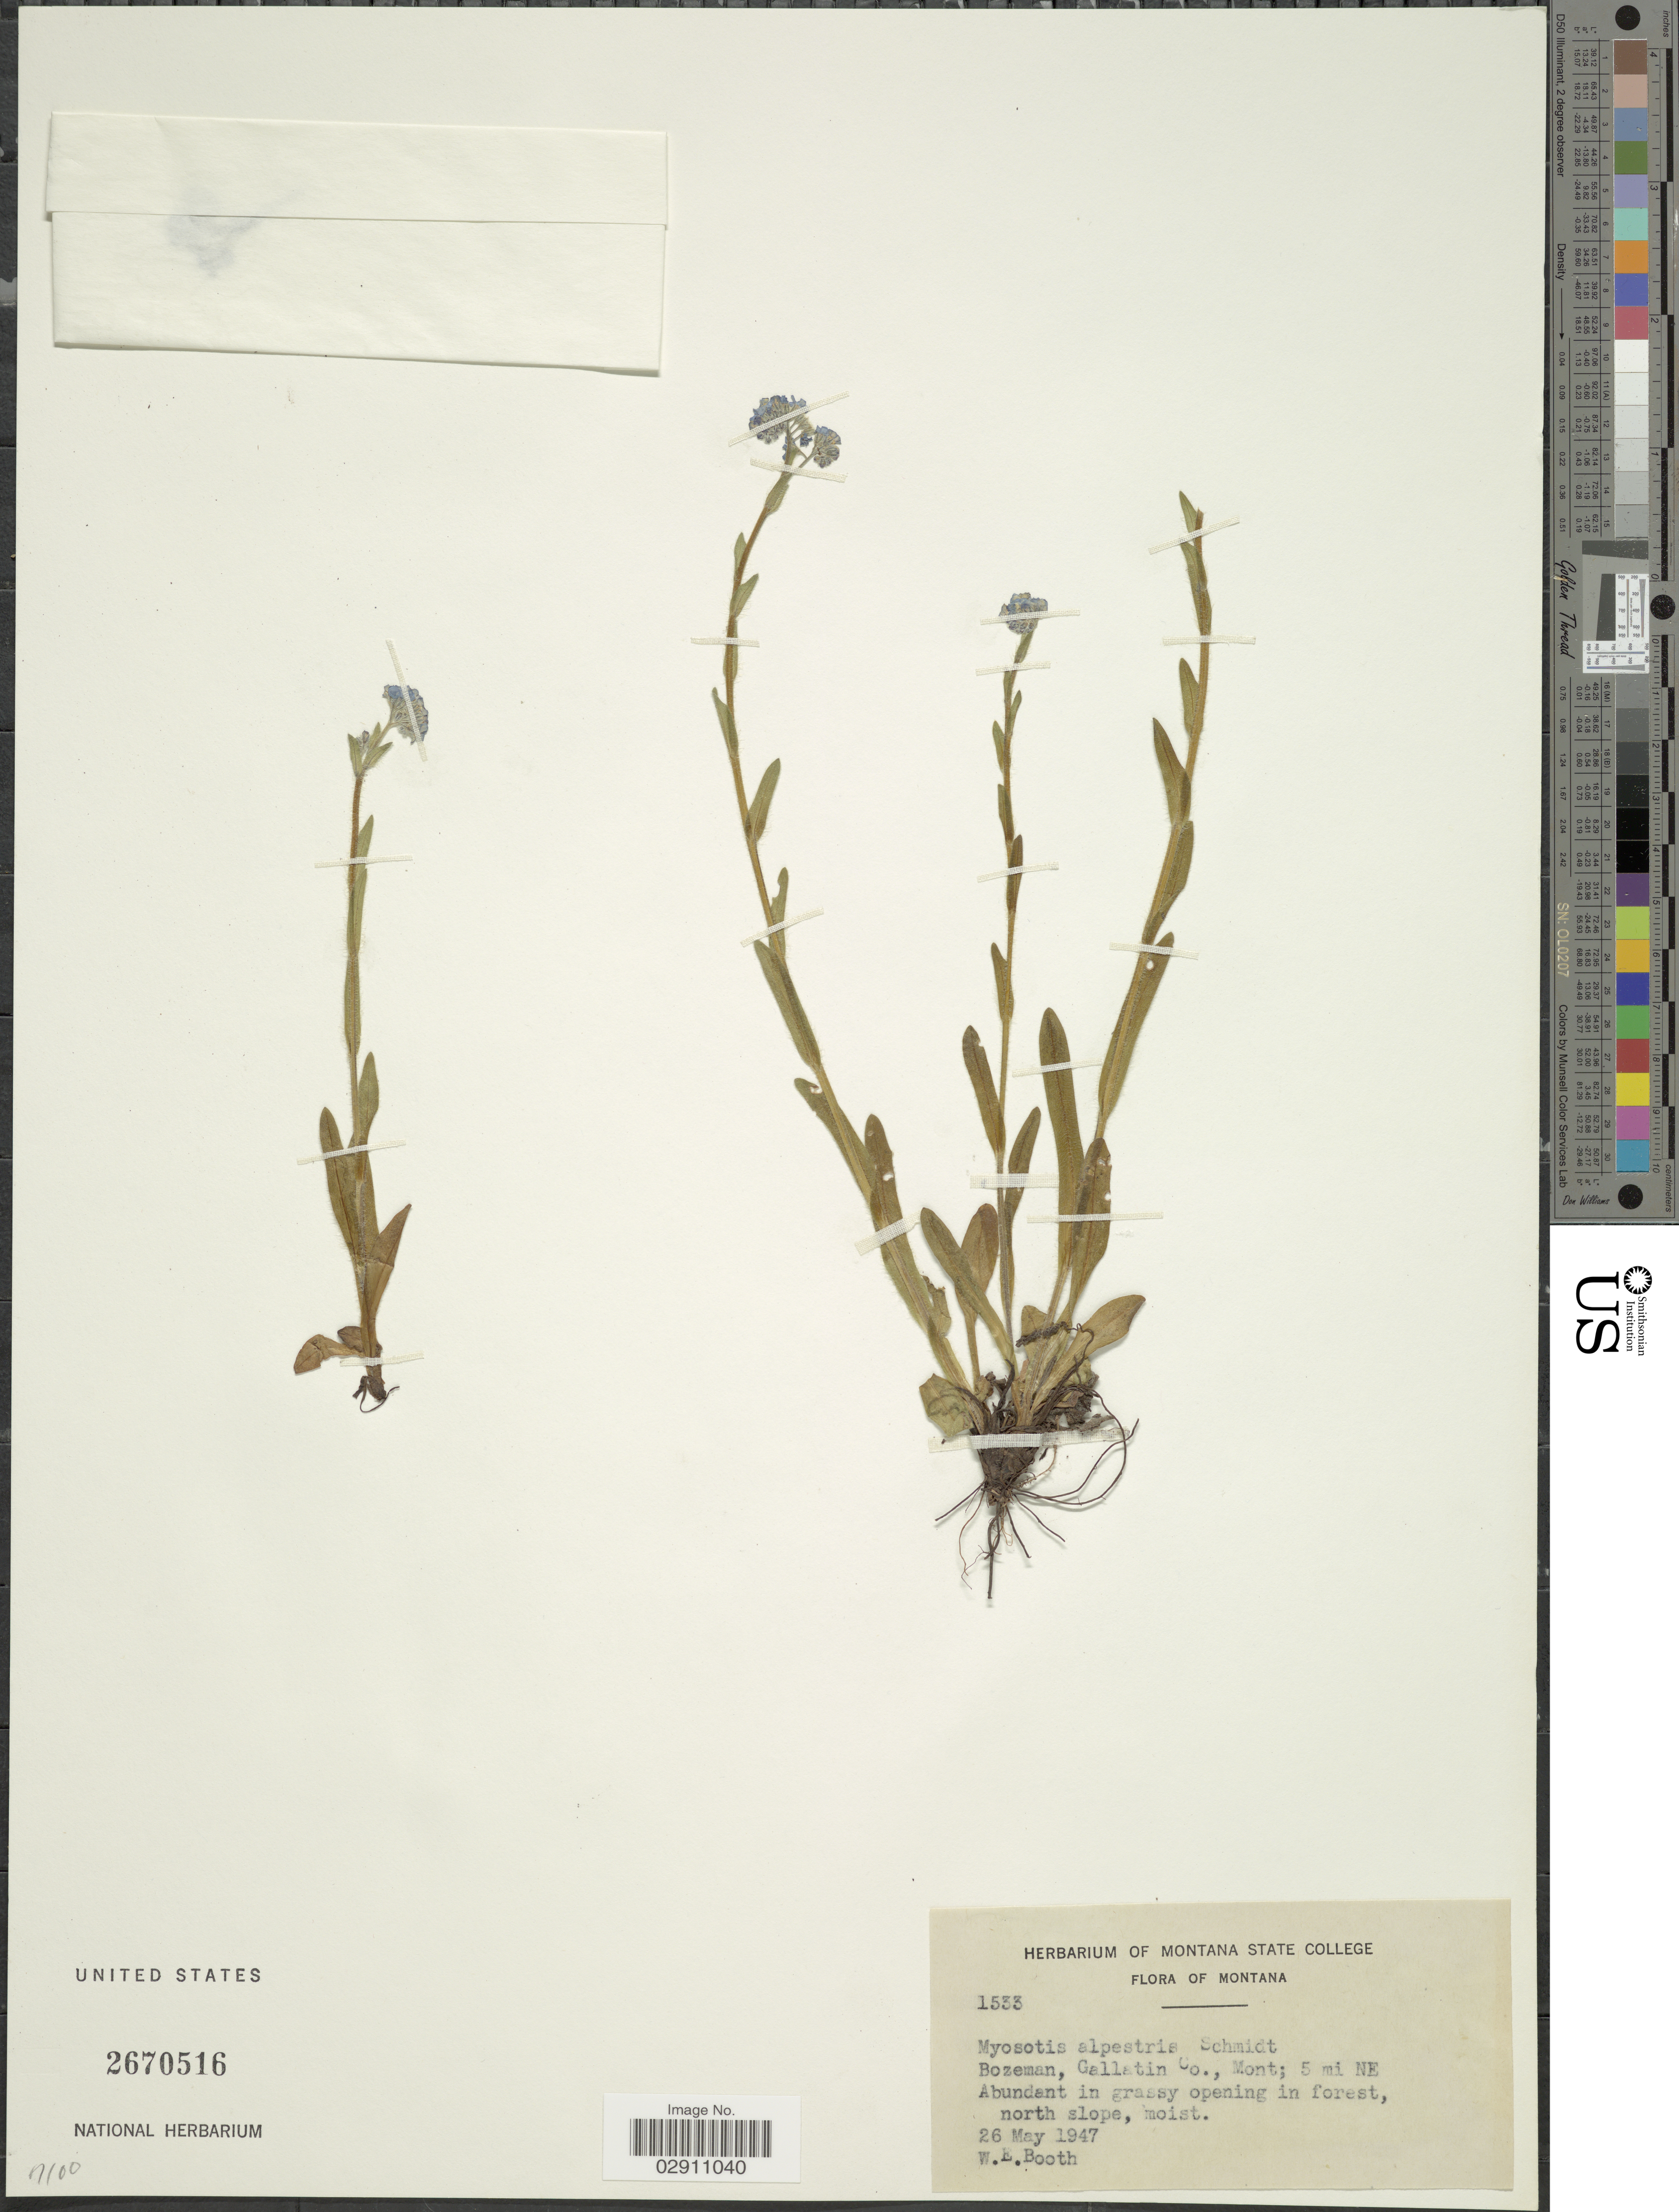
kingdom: Plantae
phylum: Tracheophyta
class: Magnoliopsida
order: Boraginales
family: Boraginaceae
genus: Myosotis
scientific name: Myosotis alpestris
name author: F.W. Schmidt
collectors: W. Booth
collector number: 1533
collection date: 1947-05-26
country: United States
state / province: Montana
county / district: Gallatin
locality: Bozeman, 5 mi NE.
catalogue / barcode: US 2670516